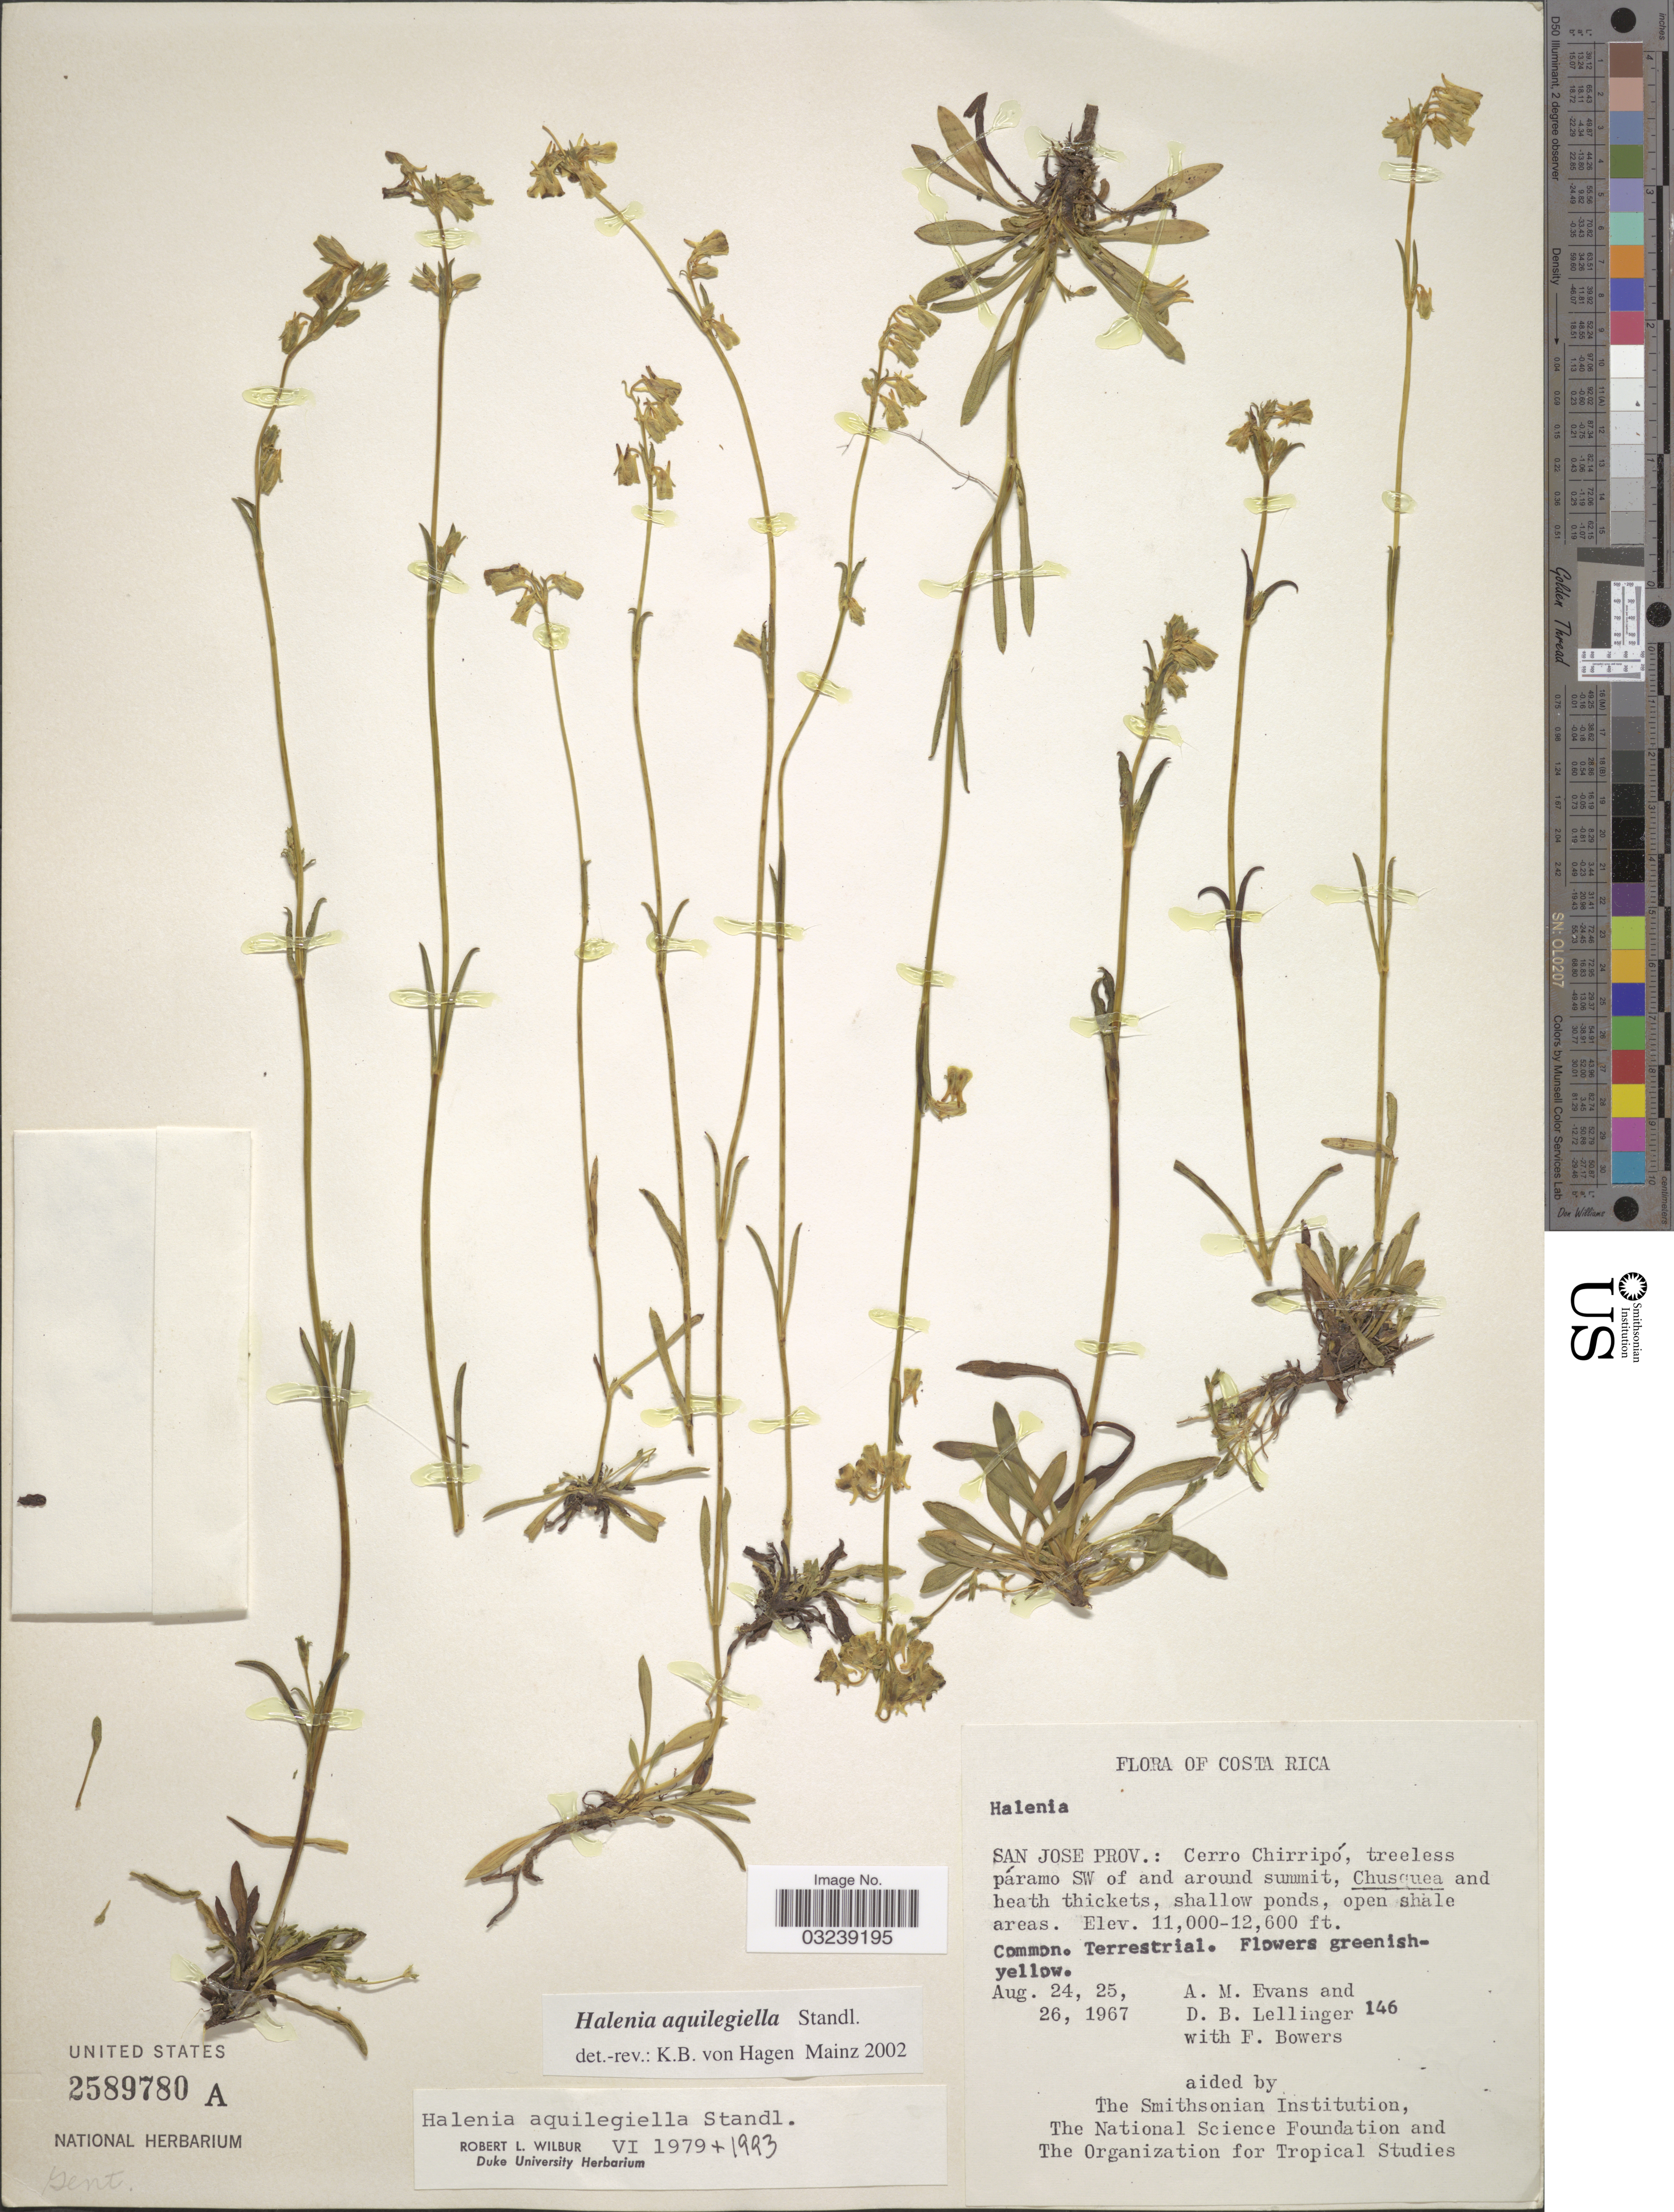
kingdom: Plantae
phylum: Tracheophyta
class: Magnoliopsida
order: Gentianales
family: Gentianaceae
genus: Halenia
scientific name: Halenia aquilegiella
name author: Standl.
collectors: A. M. Evans, D. B. Lellinger & F. Bowers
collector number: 146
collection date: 1967-08-24/1967-08-26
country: Costa Rica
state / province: San José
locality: San Jose Prov.: Cerro Chirripó, treeless páramo SW of and around summit.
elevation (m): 3353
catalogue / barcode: US 2589780A